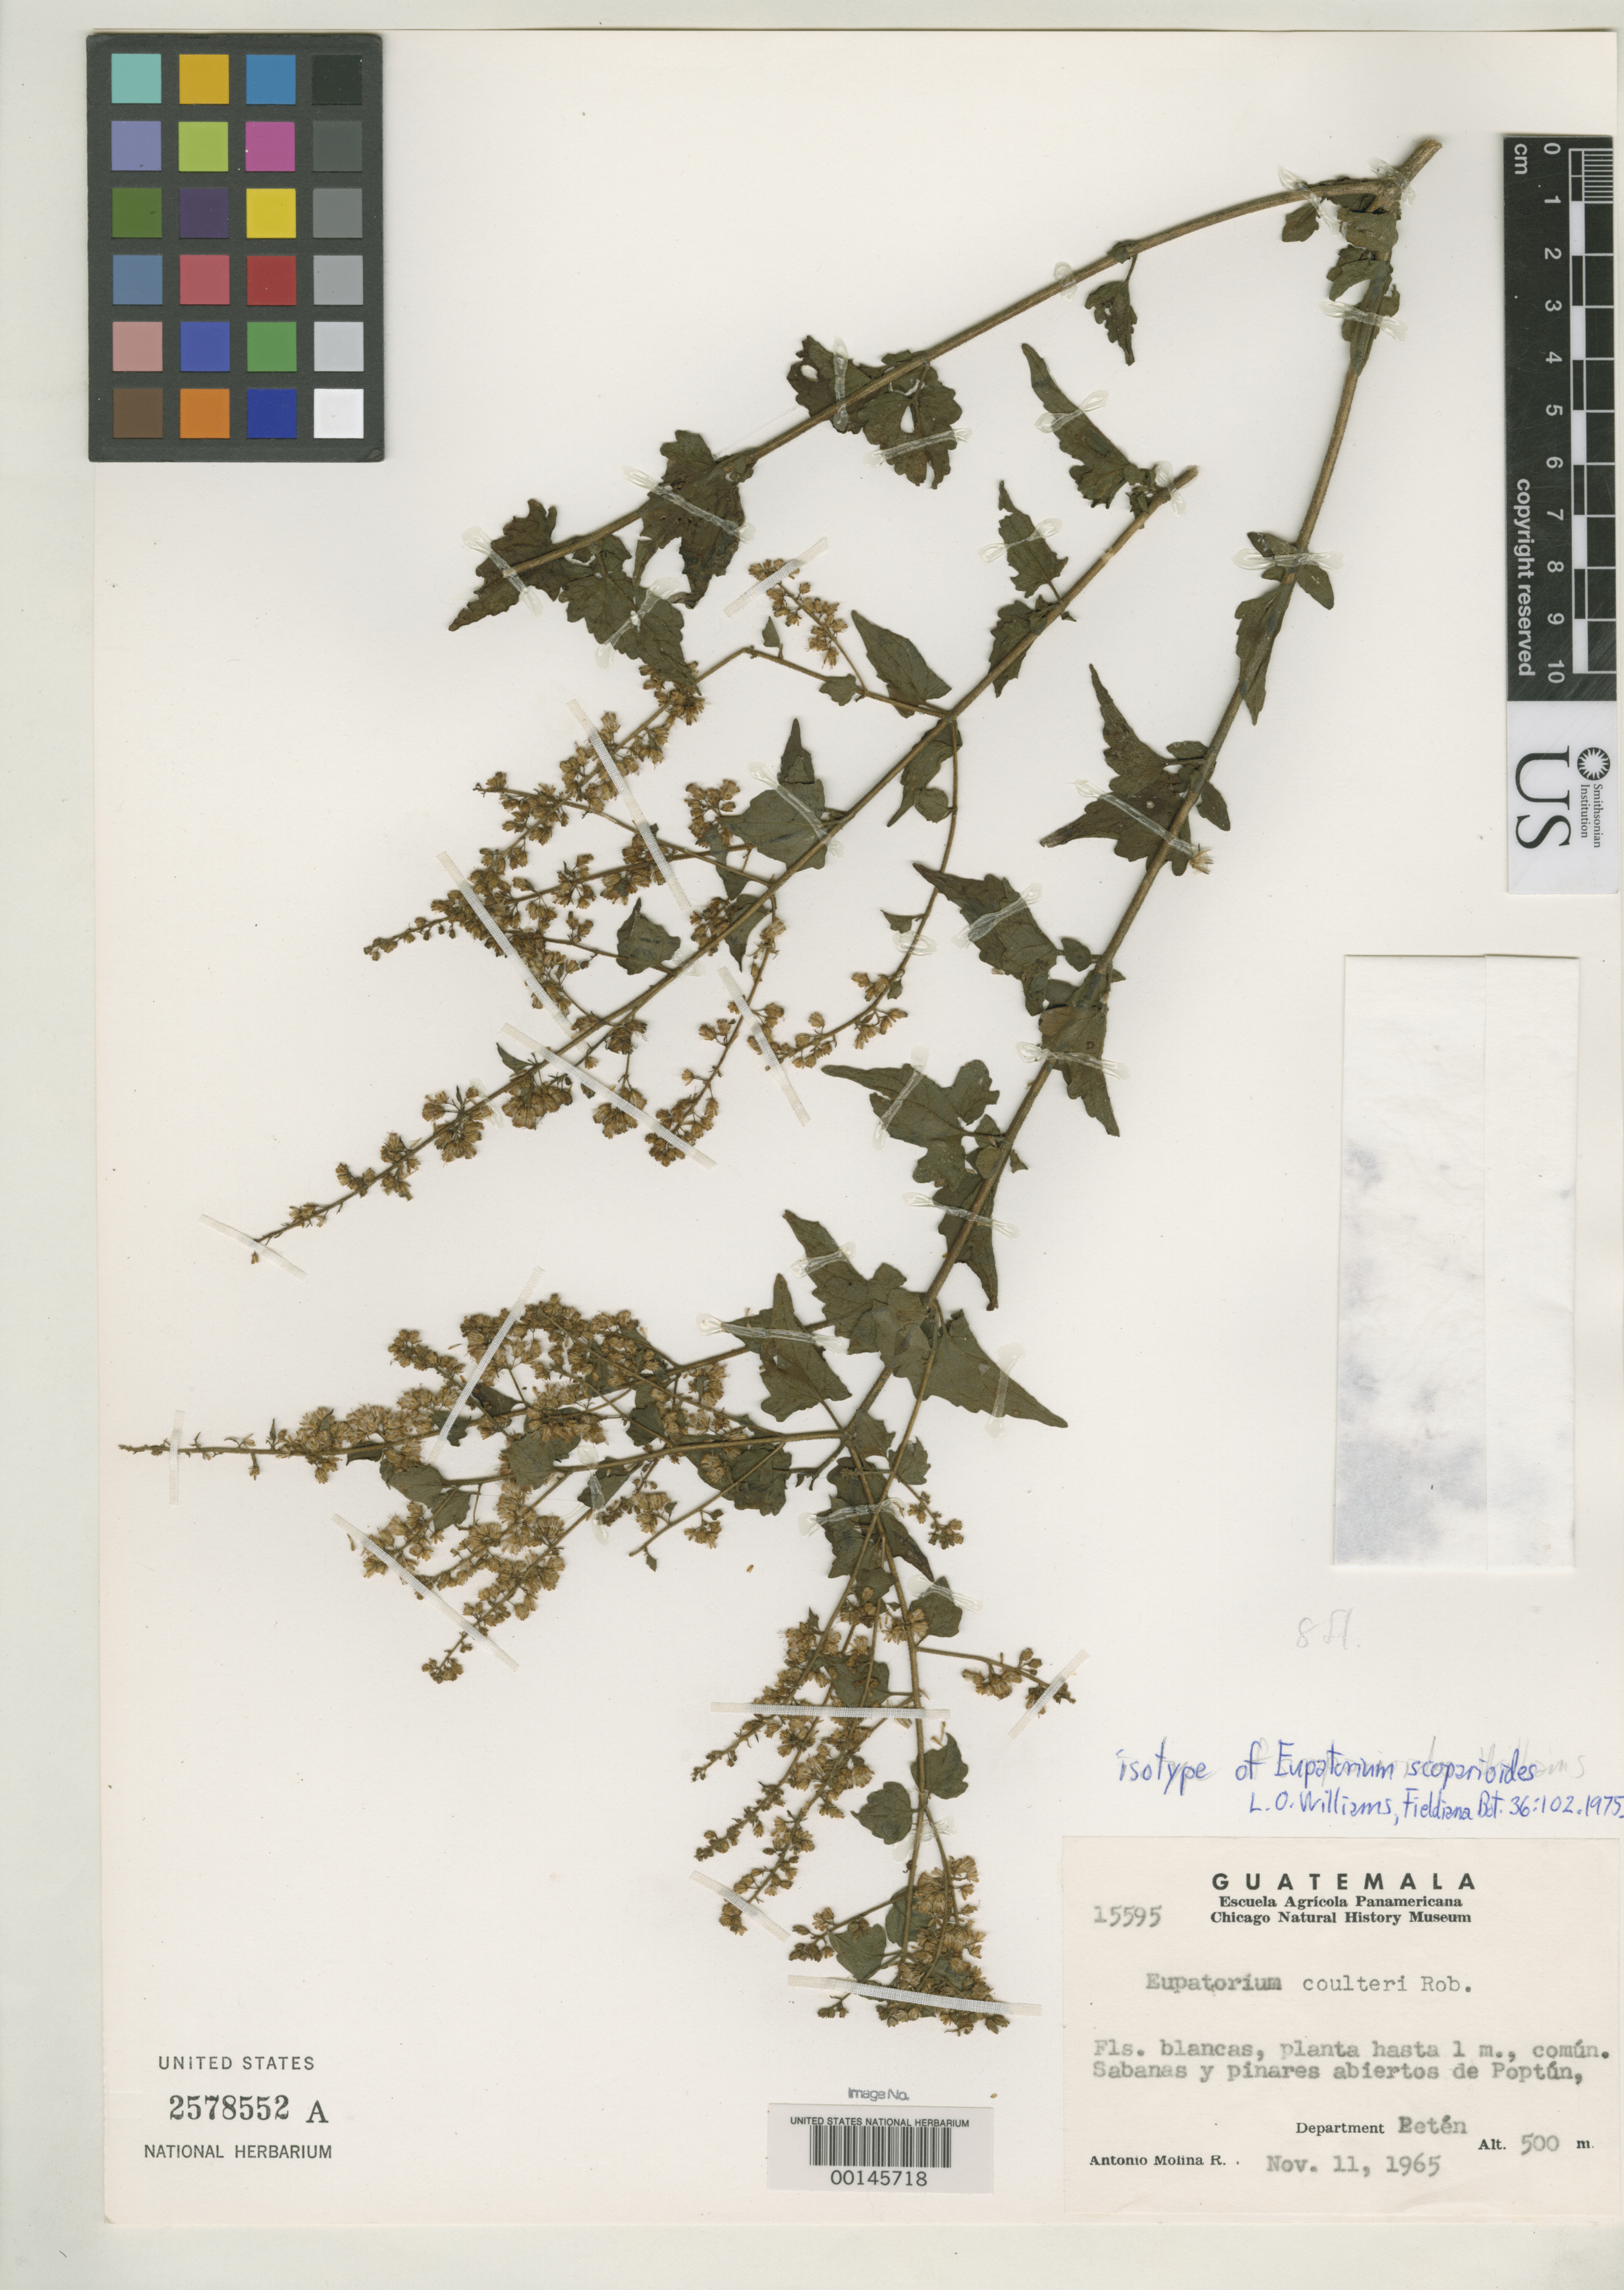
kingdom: Plantae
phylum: Tracheophyta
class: Magnoliopsida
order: Asterales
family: Asteraceae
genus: Eupatorium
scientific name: Eupatorium scoparioides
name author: L.O. Williams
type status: Isotype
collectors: A. Molina R.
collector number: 15595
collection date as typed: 11 Nov 1965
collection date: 1965-11-11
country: Guatemala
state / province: El Petén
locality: Sabanas y Pinares Abiertos de Poptun.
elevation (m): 500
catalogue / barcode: US 2578552A